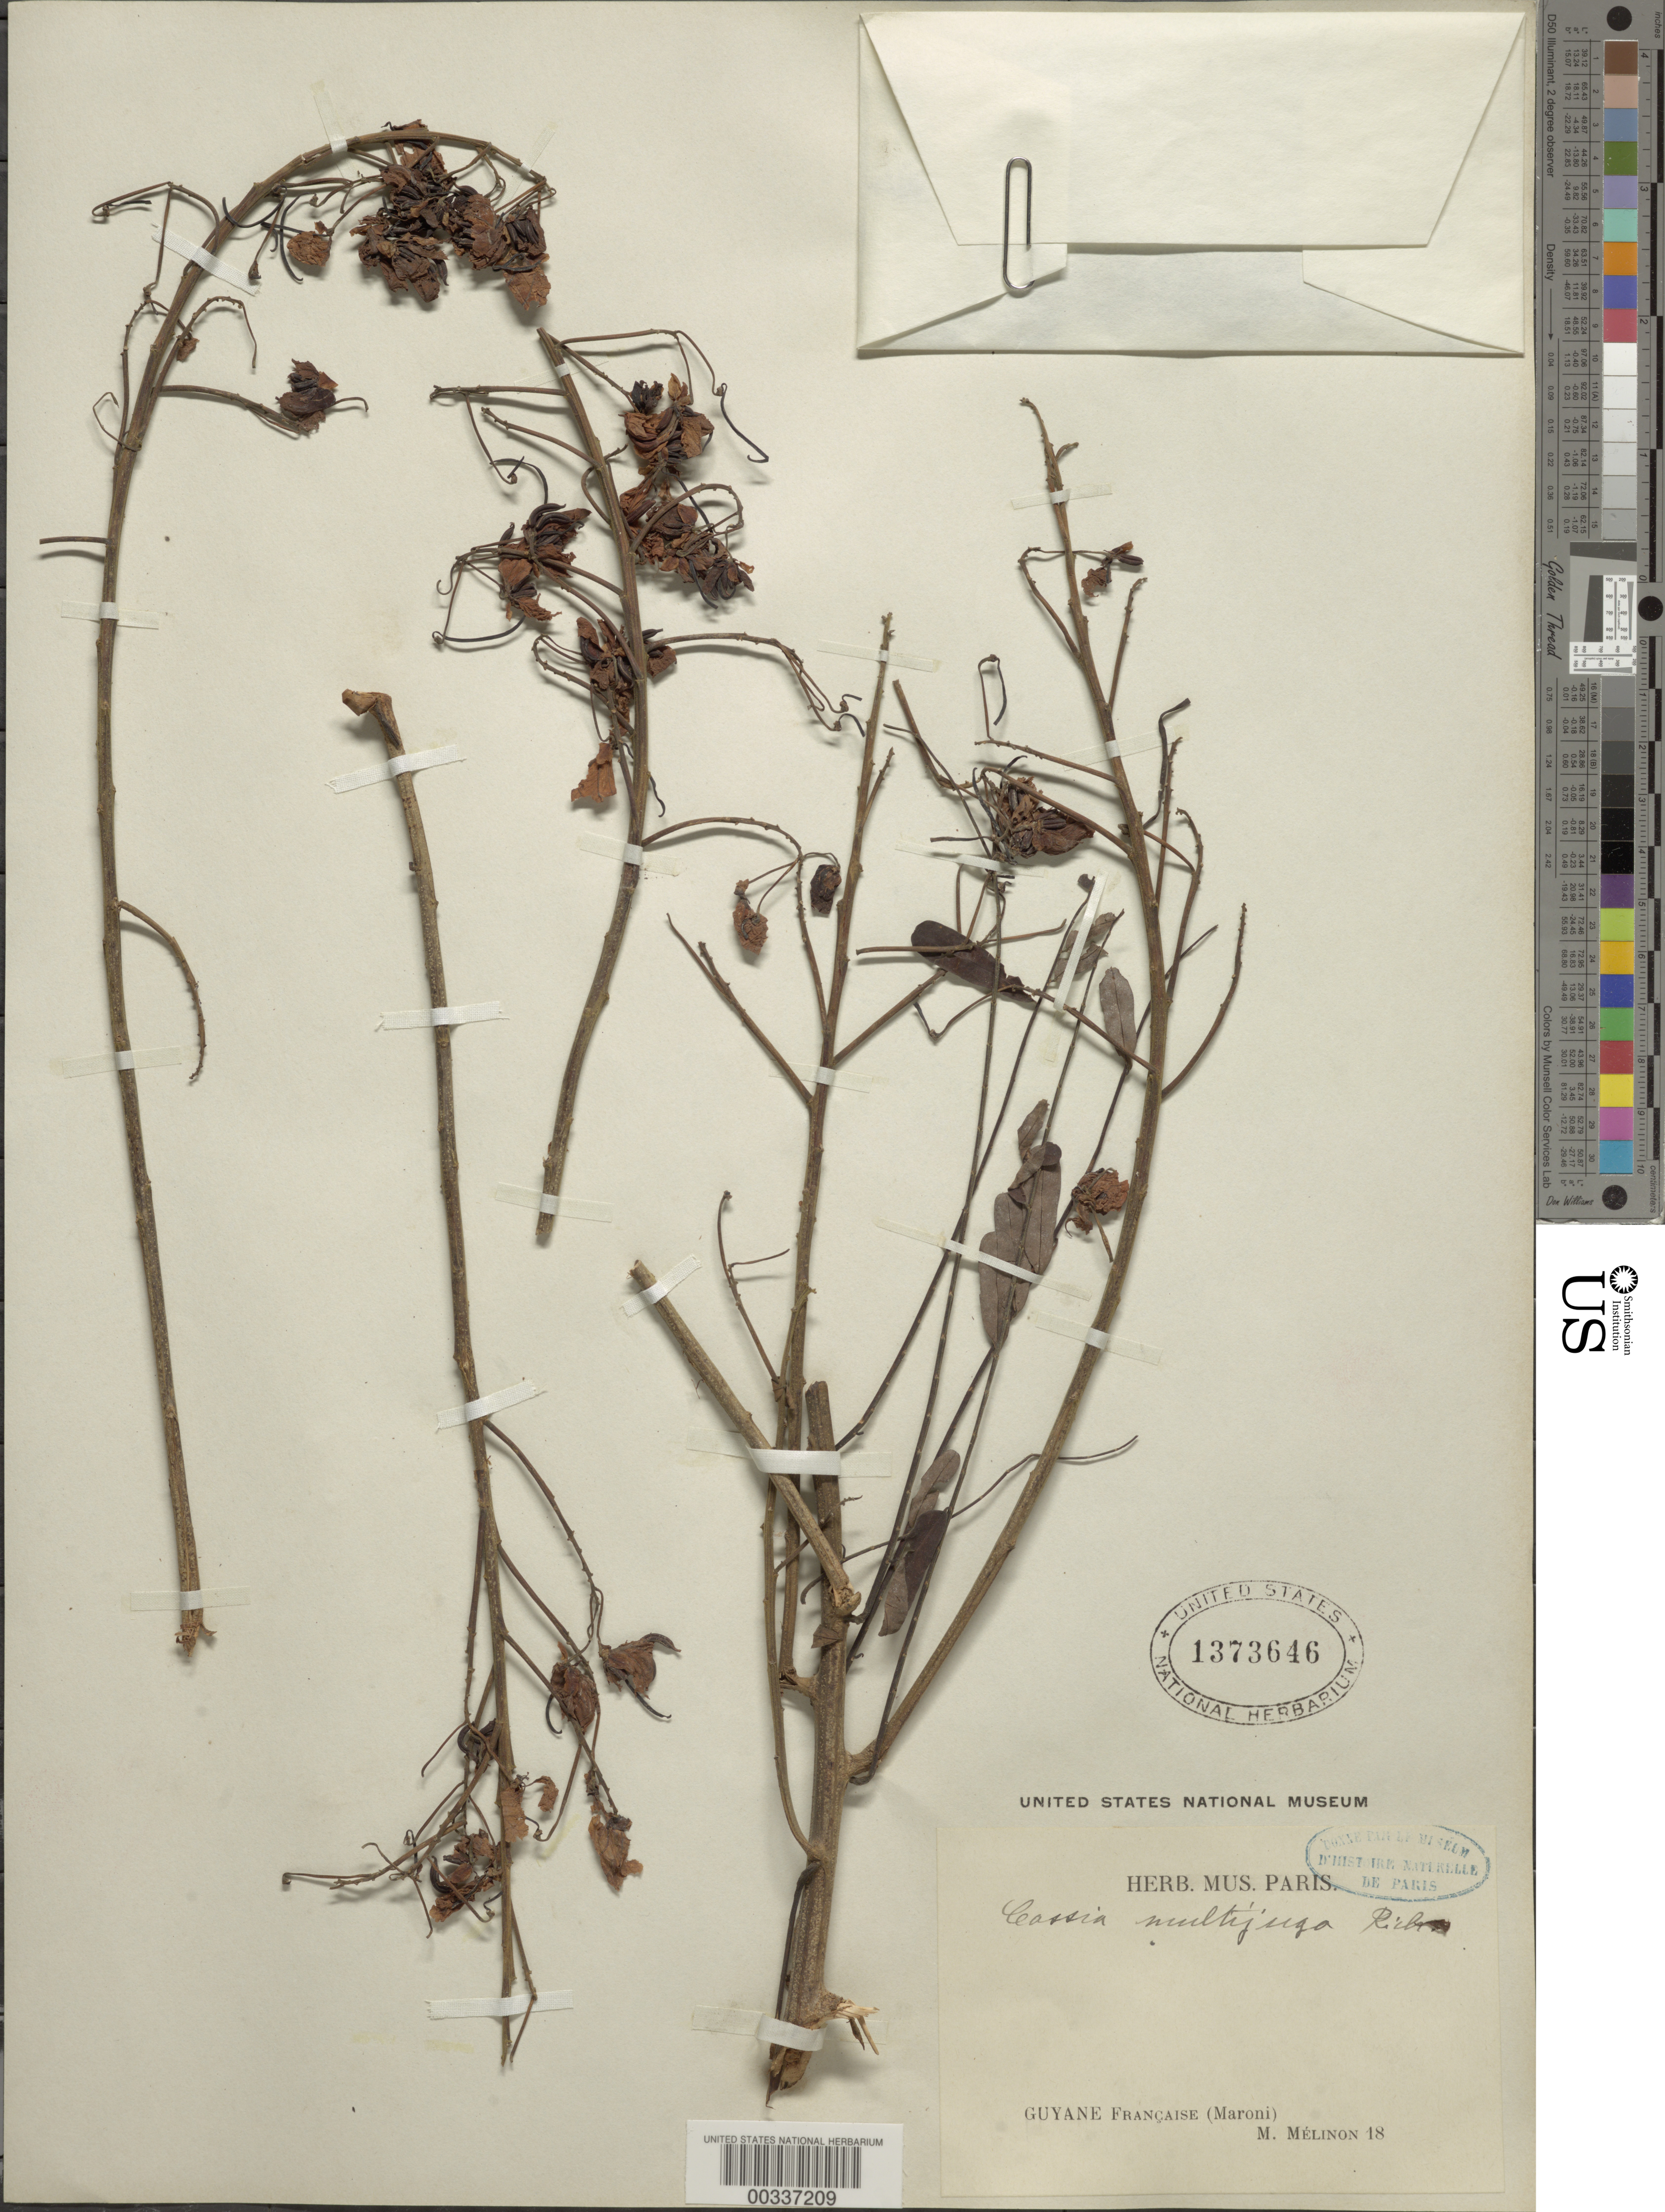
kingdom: Plantae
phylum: Tracheophyta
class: Magnoliopsida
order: Fabales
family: Fabaceae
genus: Senna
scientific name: Senna multijuga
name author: (Rich.) H.S. Irwin & Barneby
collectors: M. Melinon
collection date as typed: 18--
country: French Guiana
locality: Maroni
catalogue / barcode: US 1373646